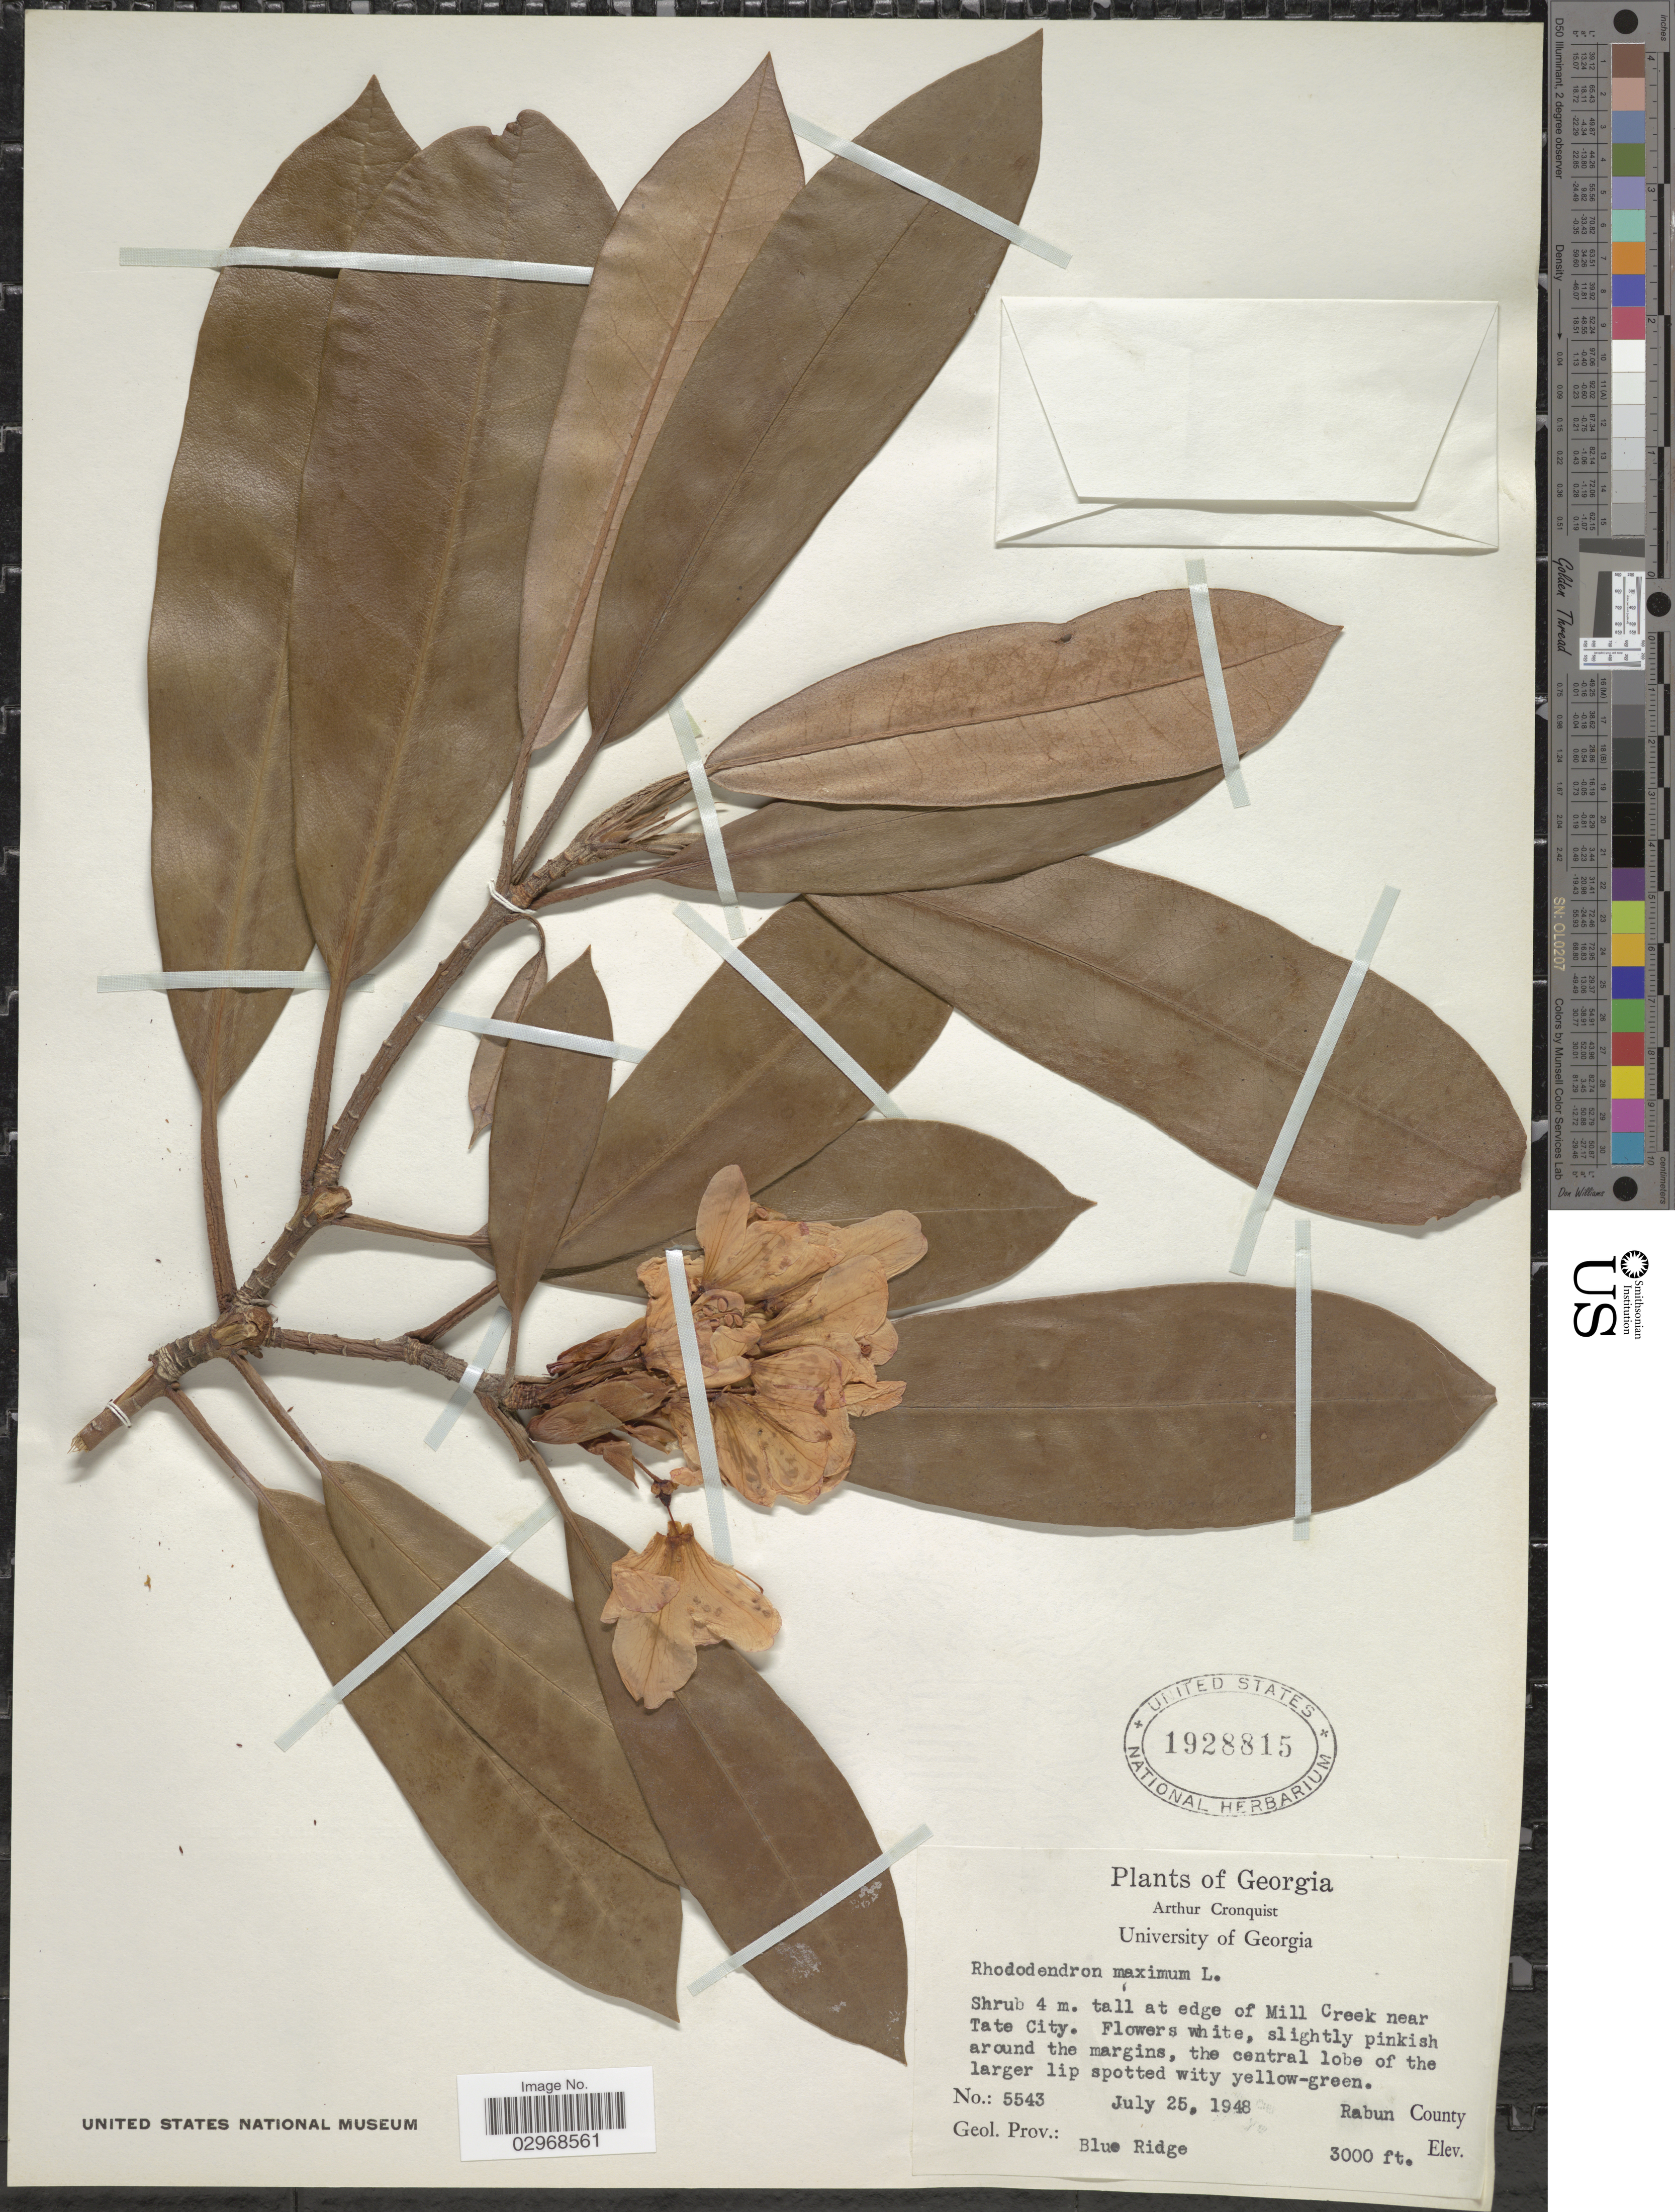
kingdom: Plantae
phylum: Tracheophyta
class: Magnoliopsida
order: Ericales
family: Ericaceae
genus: Rhododendron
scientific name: Rhododendron maximum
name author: L.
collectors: A. J. Cronquist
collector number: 5543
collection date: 1948-07-25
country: United States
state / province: Georgia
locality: Rabun County.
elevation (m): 914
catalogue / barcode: US 1928815